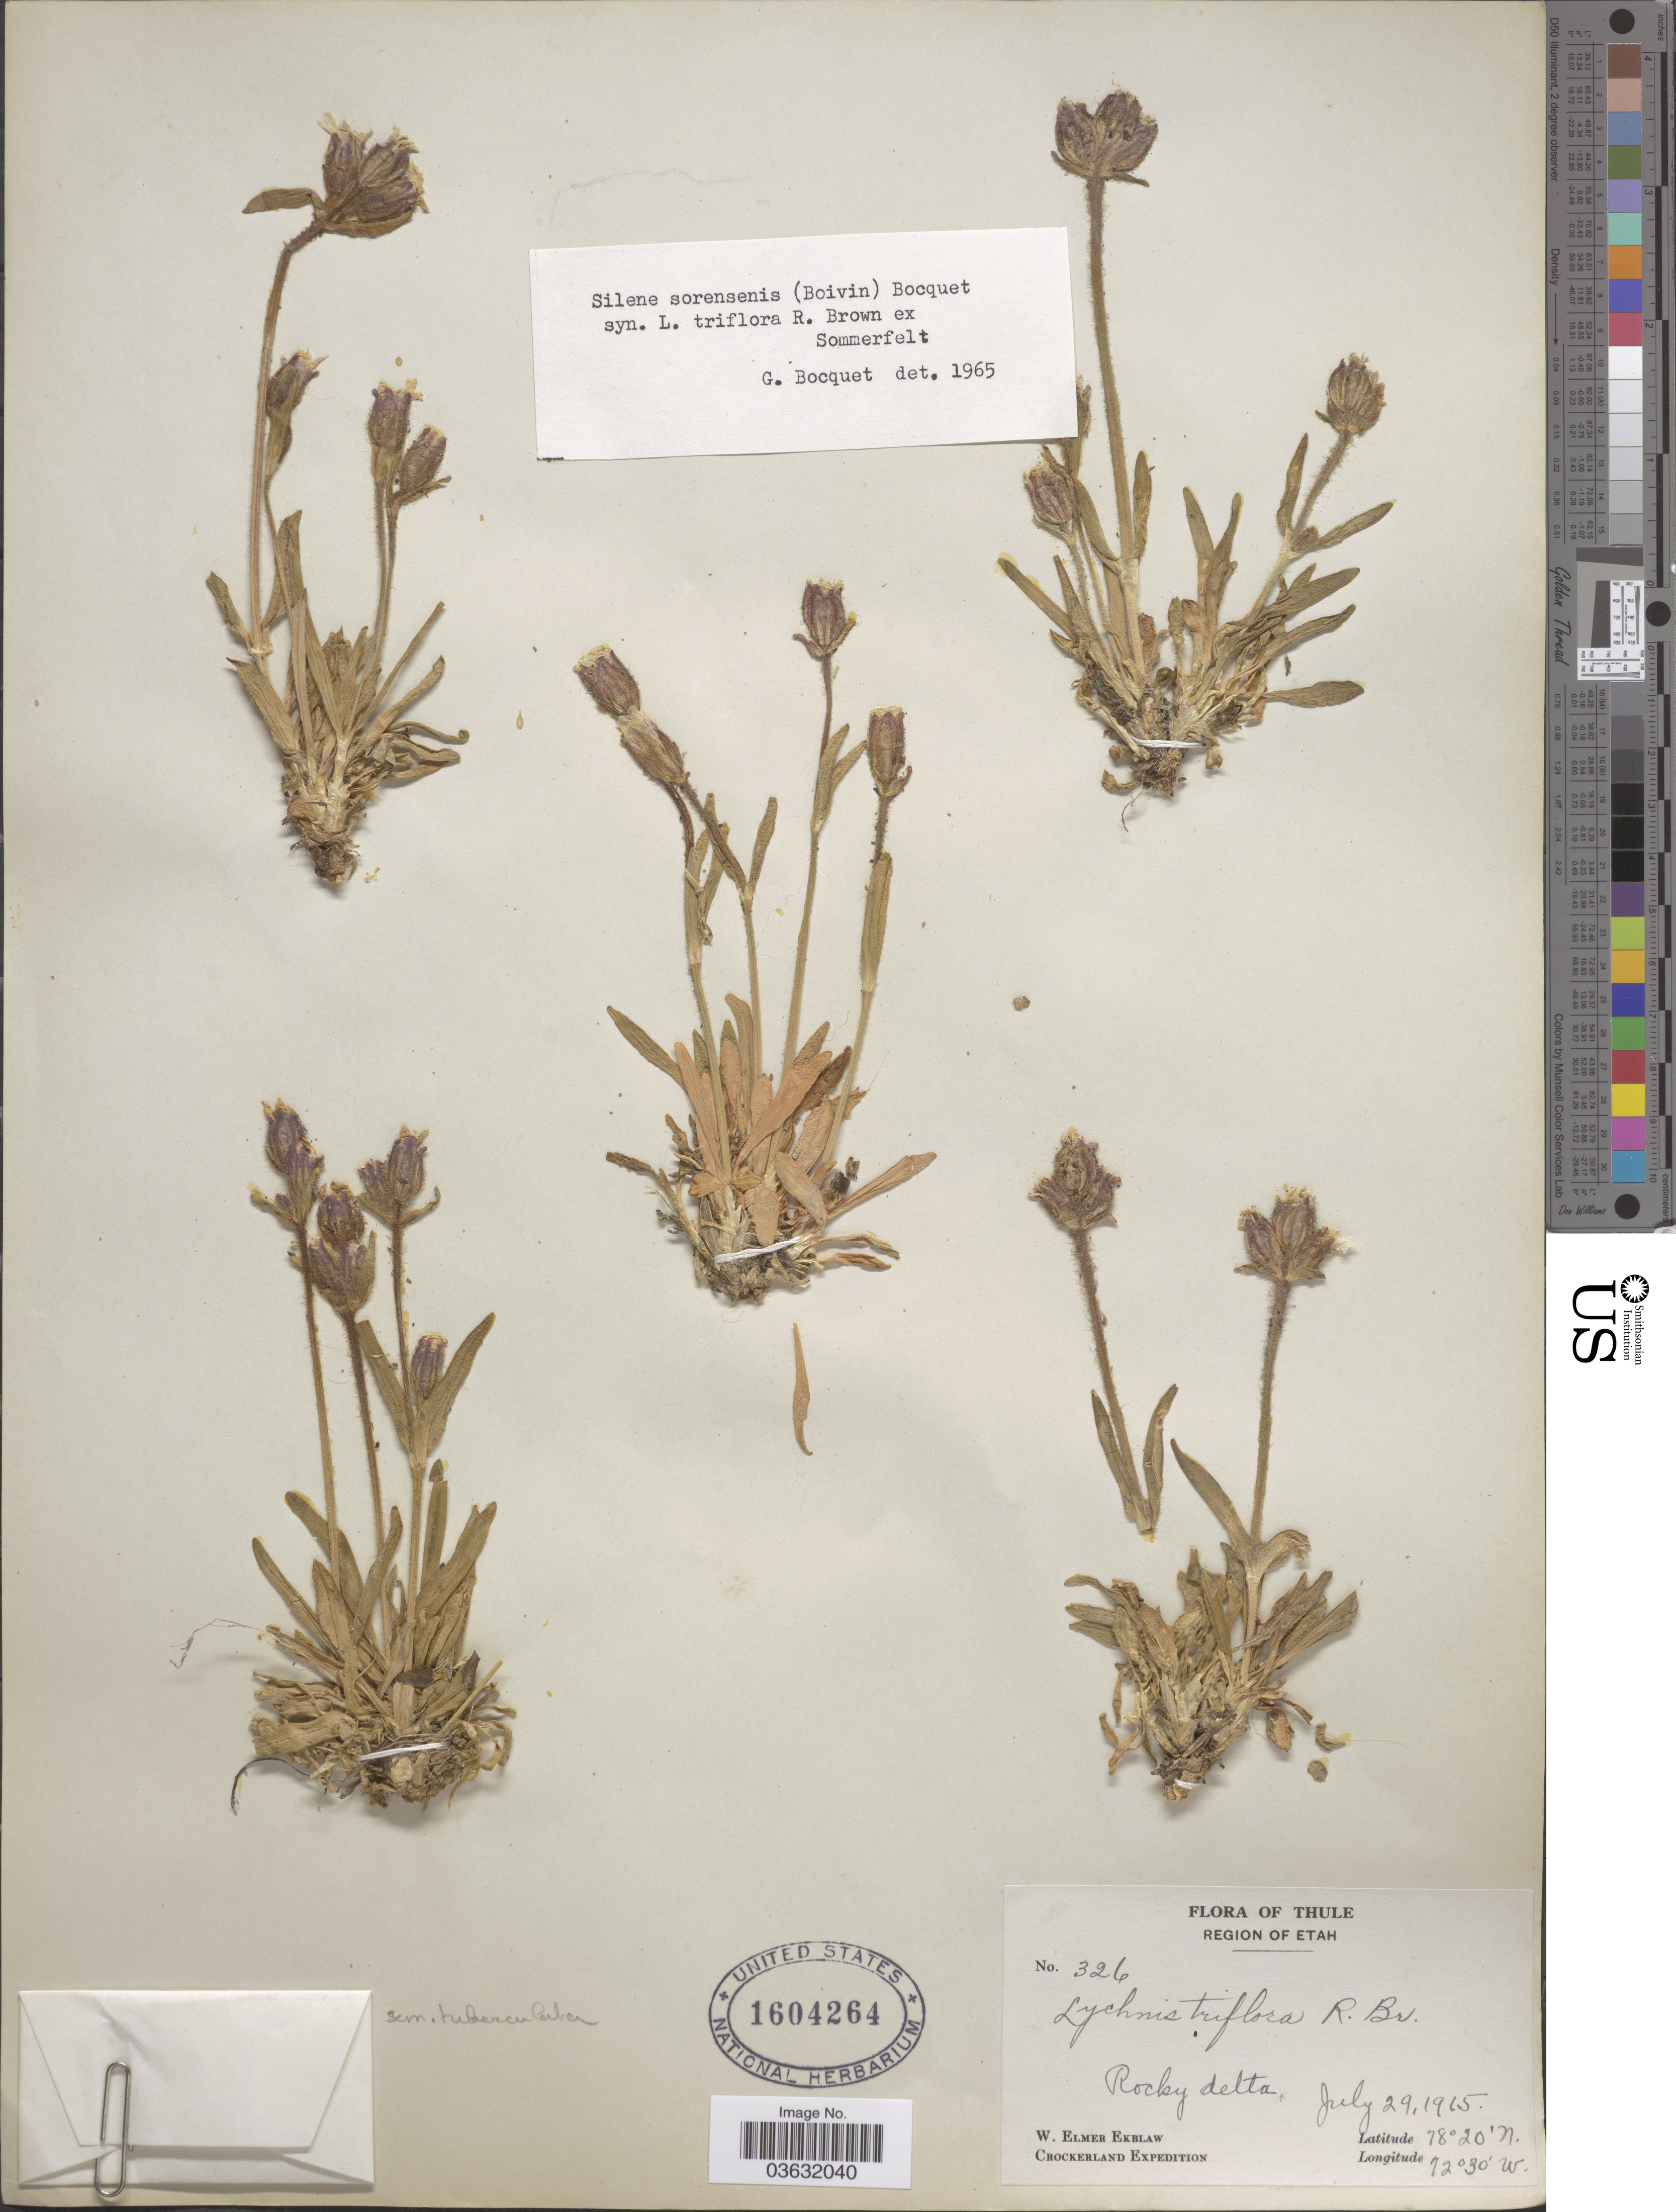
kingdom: Plantae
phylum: Tracheophyta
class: Magnoliopsida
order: Caryophyllales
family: Caryophyllaceae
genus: Silene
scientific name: Silene sorensenis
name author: (B. Boivin) Bocquet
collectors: W. Ekblaw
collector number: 326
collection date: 1915-07-29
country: Greenland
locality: Thule. Region of Etah. Rocky delta. Crockerland.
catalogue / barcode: US 1604264